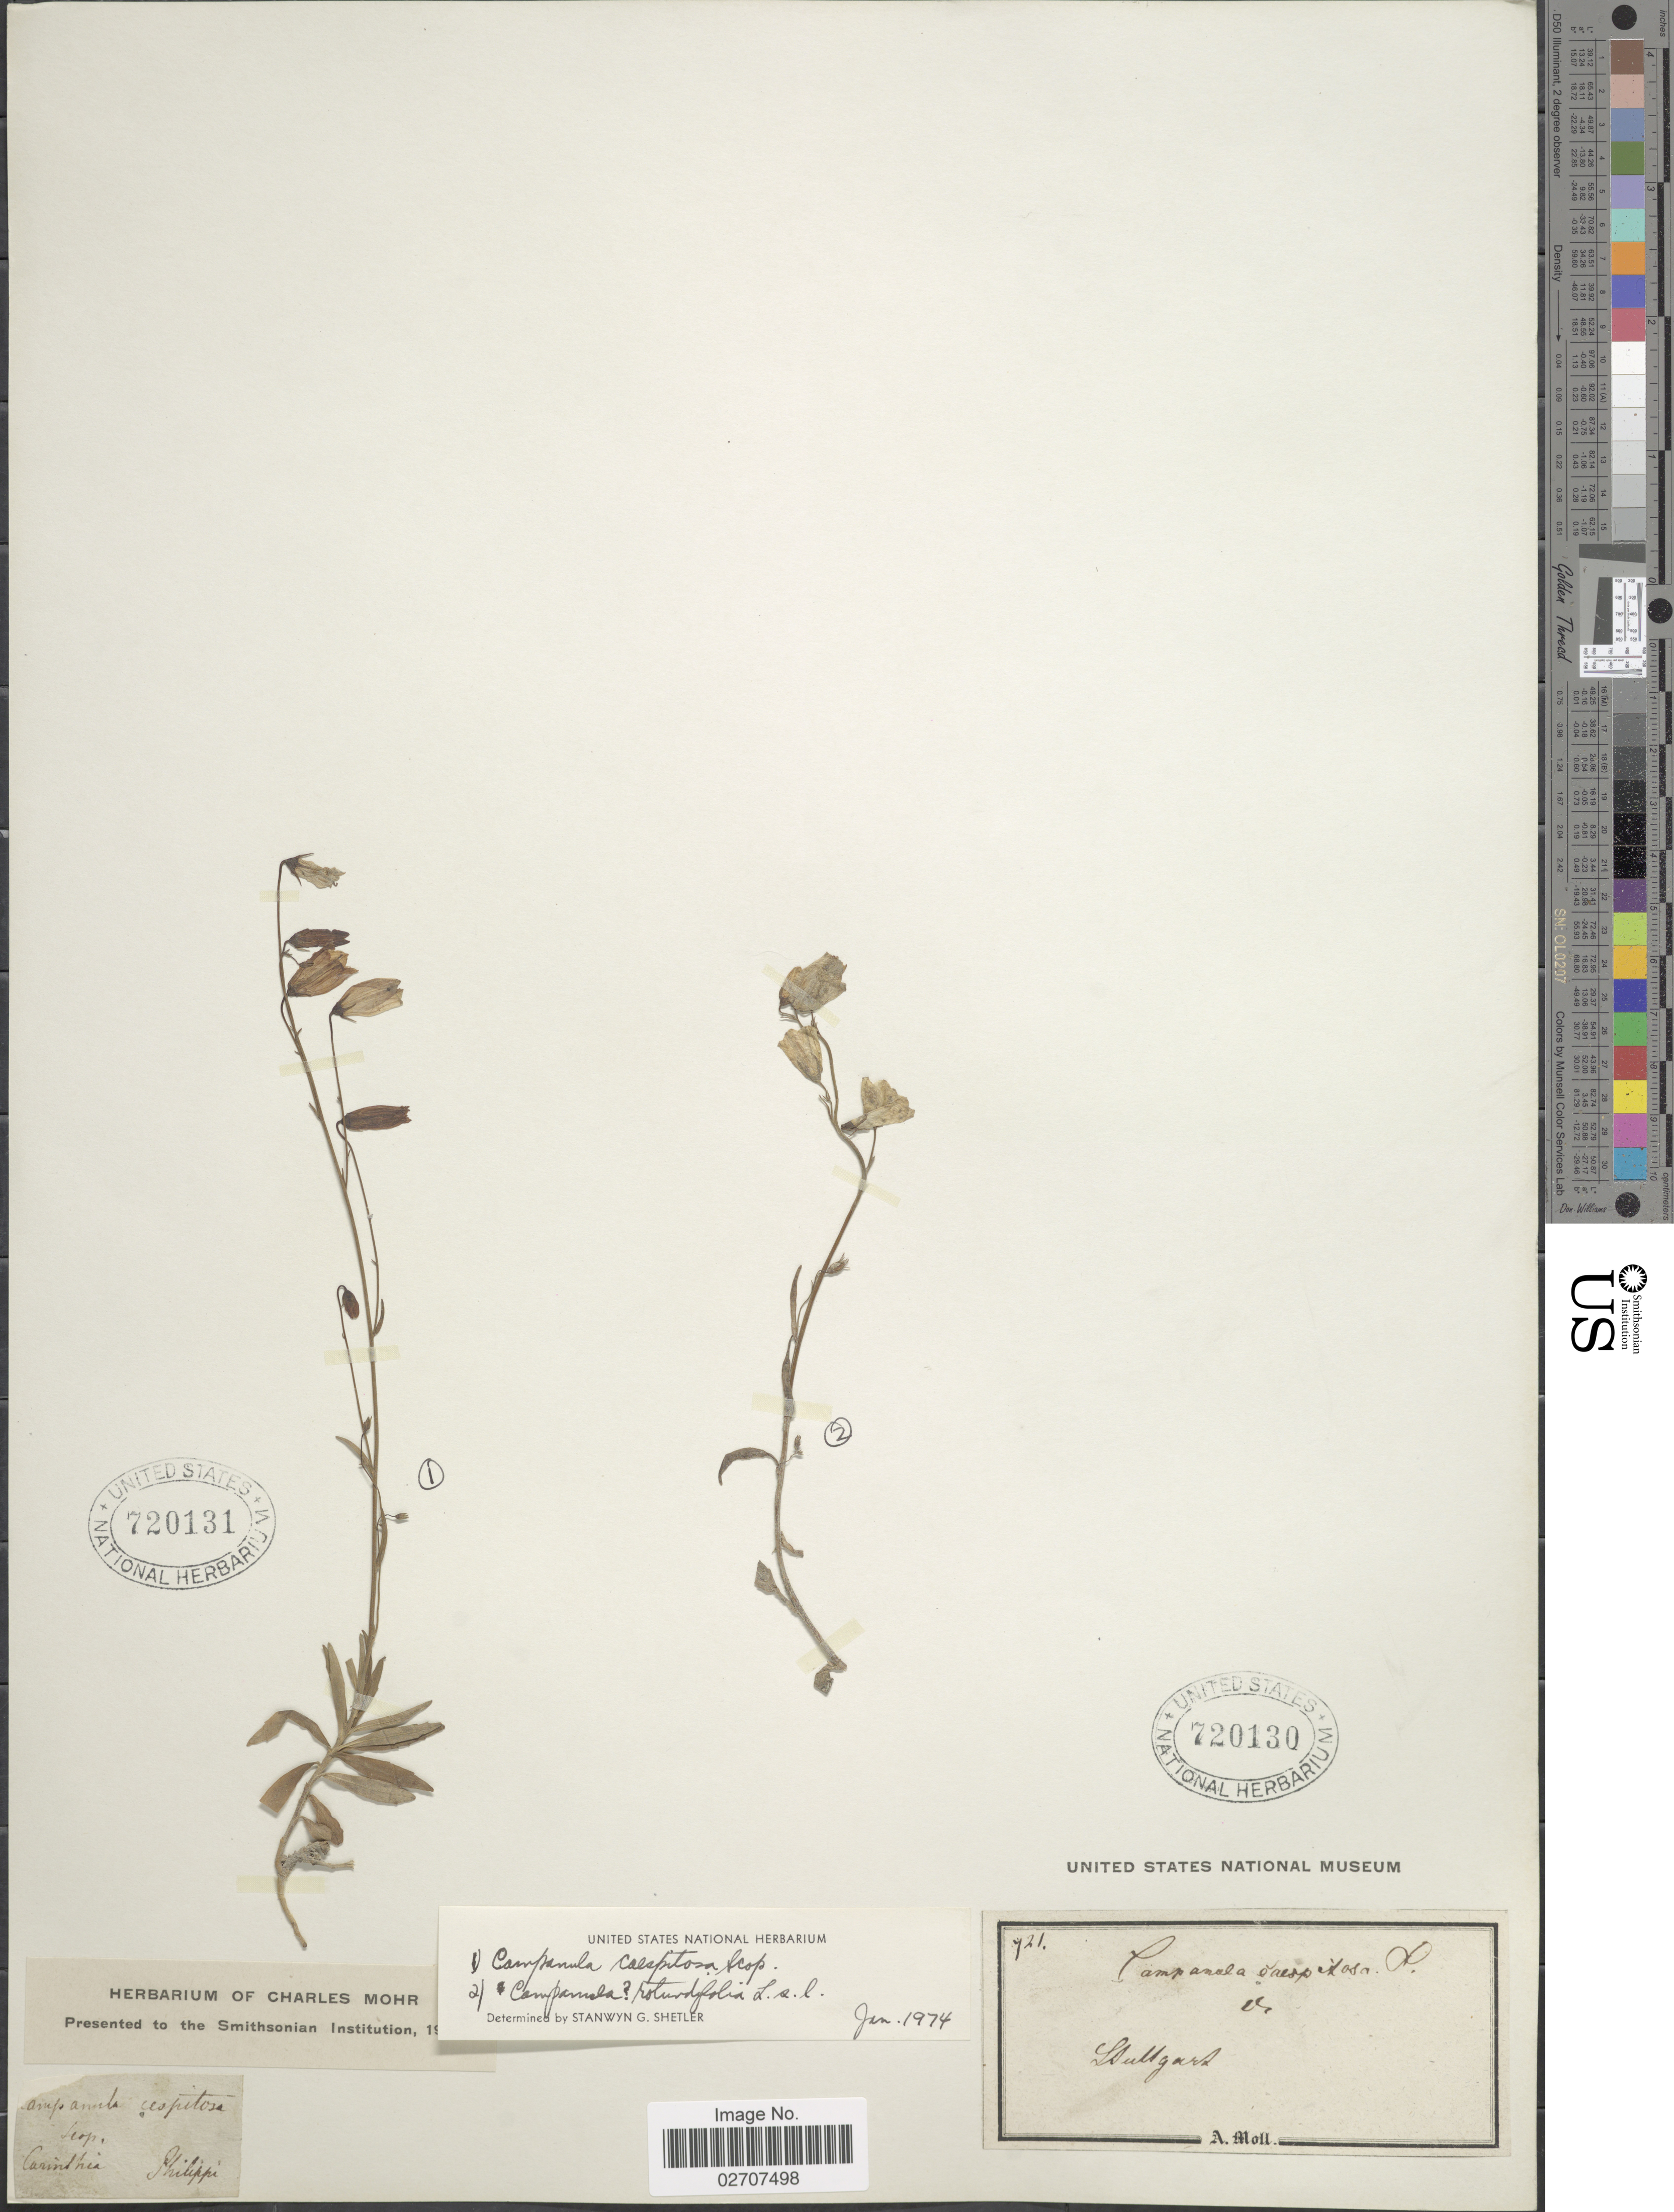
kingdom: Plantae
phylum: Tracheophyta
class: Magnoliopsida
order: Asterales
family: Campanulaceae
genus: Campanula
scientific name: Campanula cespitosa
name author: Scop.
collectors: A. Moll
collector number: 721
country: Germany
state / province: Baden-Württemberg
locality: Stuttgart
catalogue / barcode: US 720130